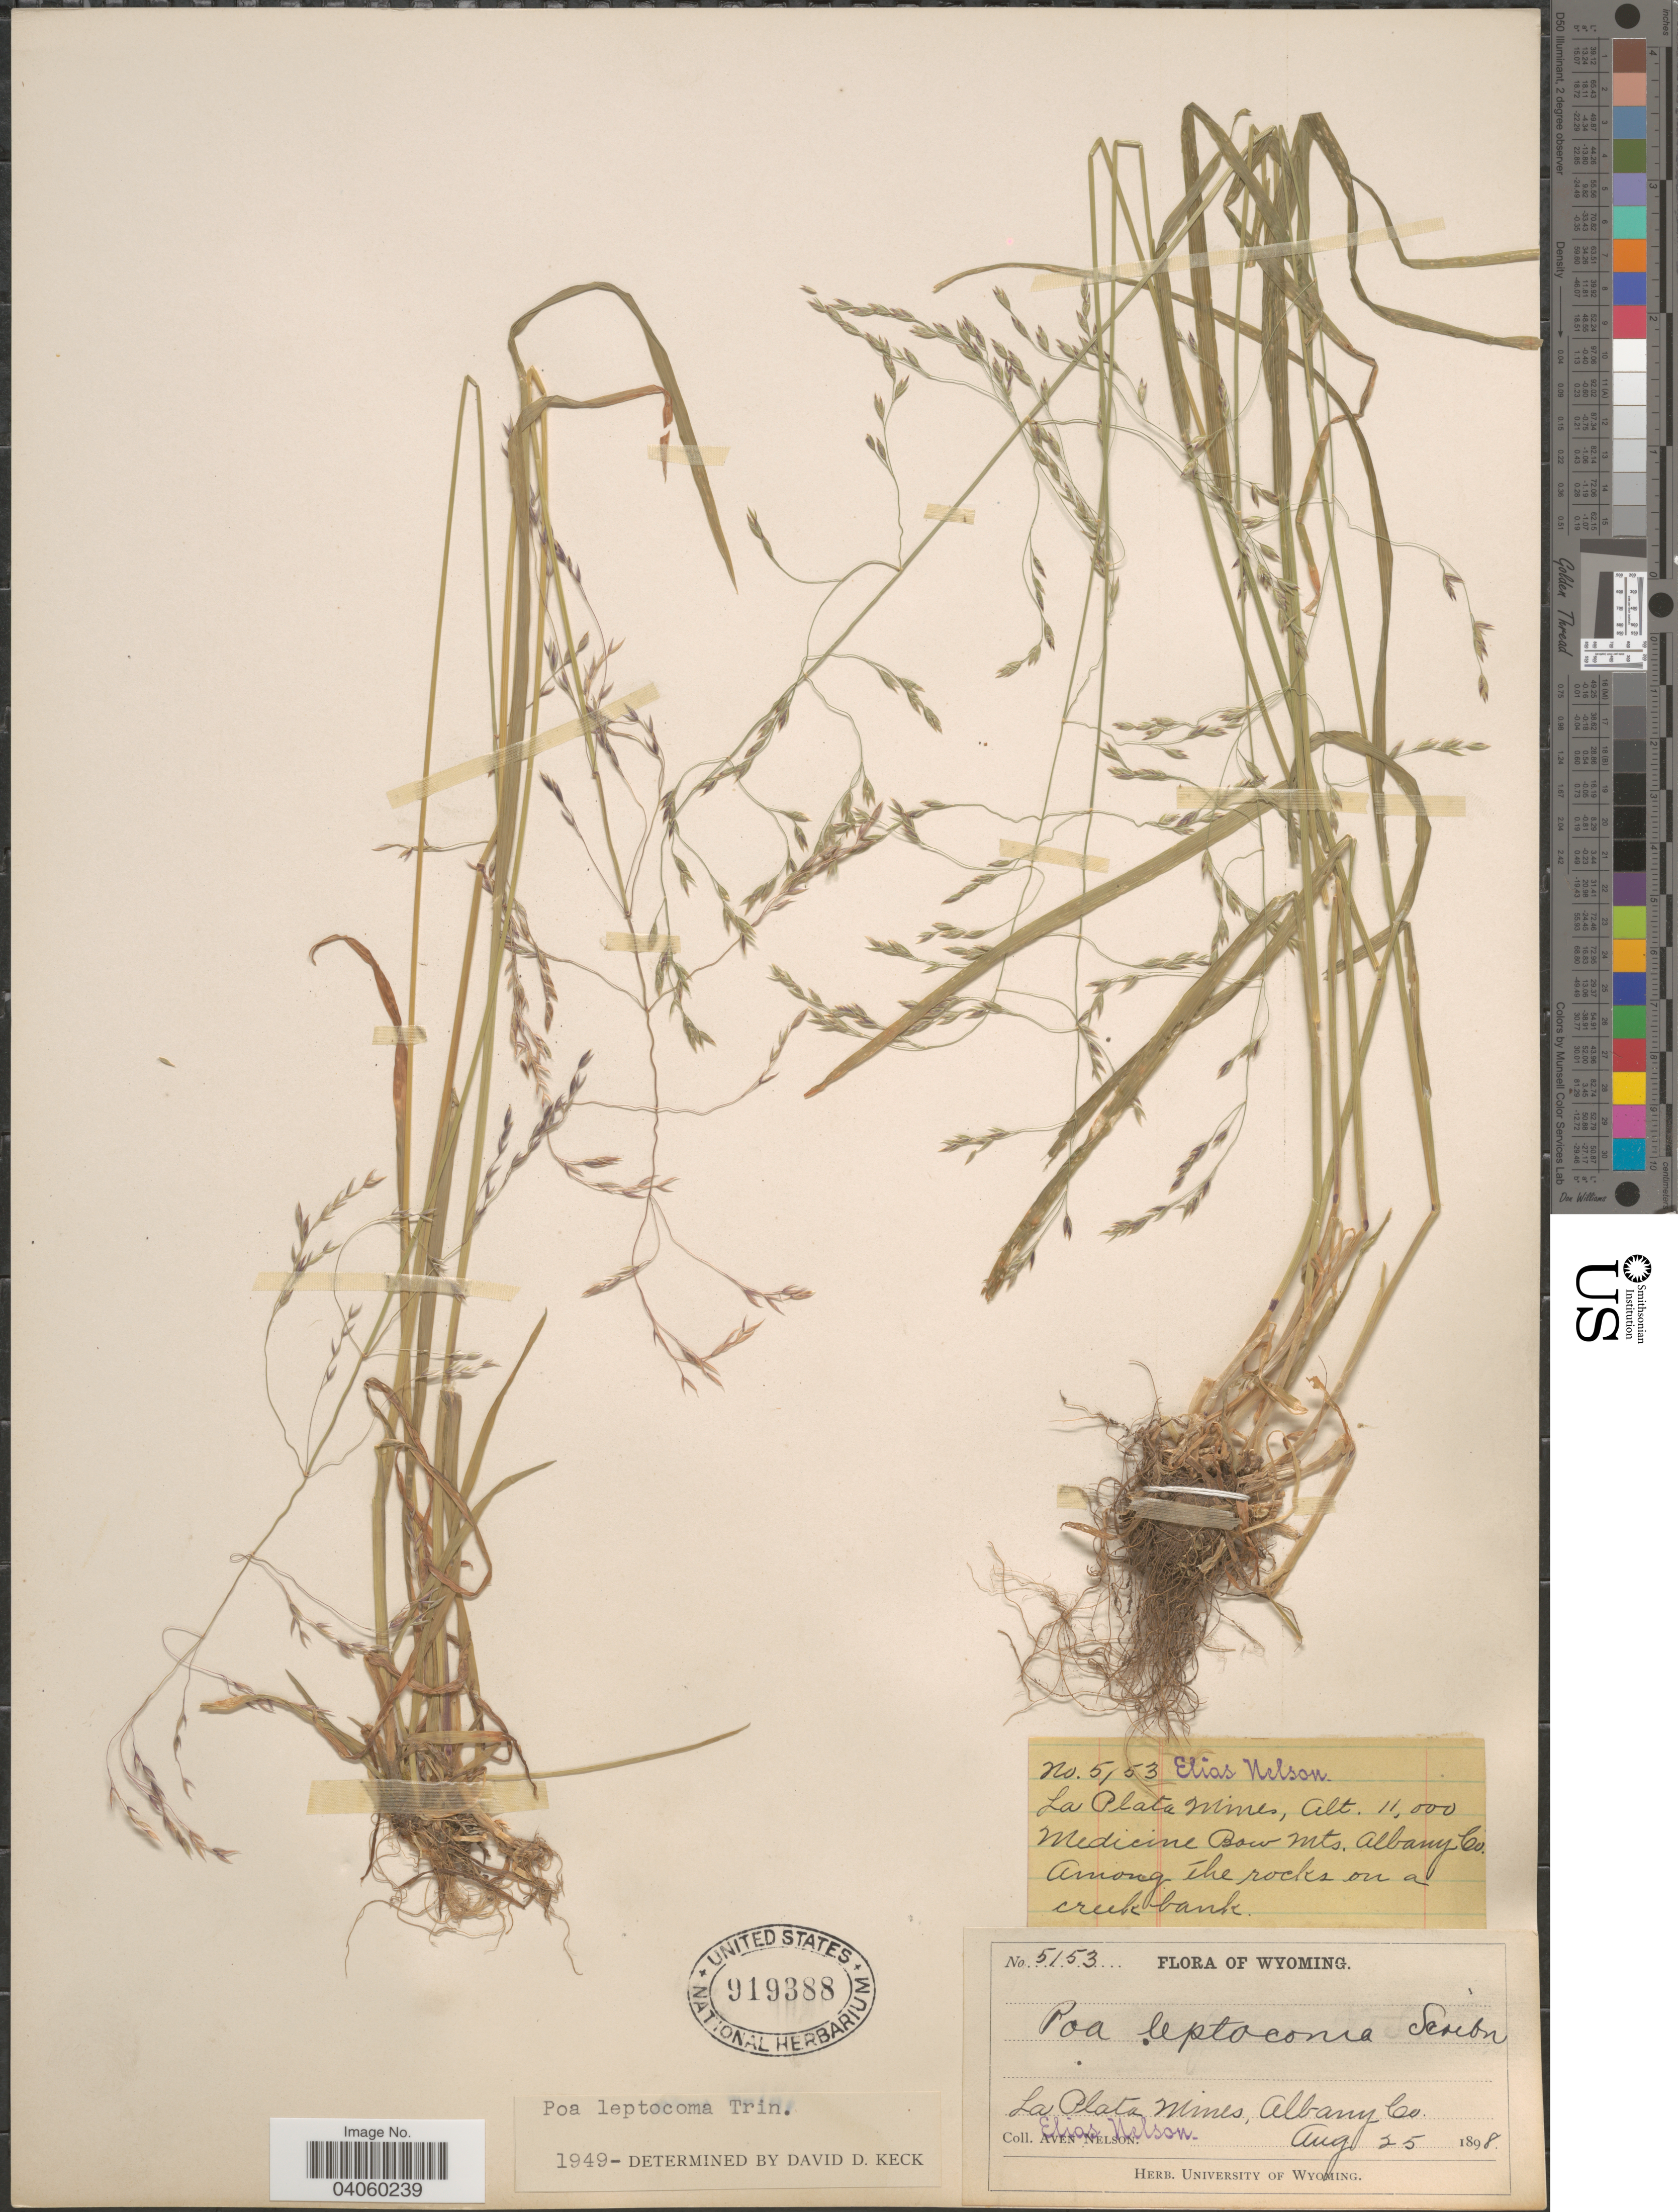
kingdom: Plantae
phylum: Tracheophyta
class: Liliopsida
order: Poales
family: Poaceae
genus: Poa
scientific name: Poa leptocoma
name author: Trin.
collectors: E. Nelson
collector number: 5153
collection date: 1898-08-25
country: United States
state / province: Wyoming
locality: La Plata Mines, Medicine Bow Mts. Albany Co. Among the rocks on a creek bank. La Plata Mines, Albany Co.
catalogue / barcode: US 919388